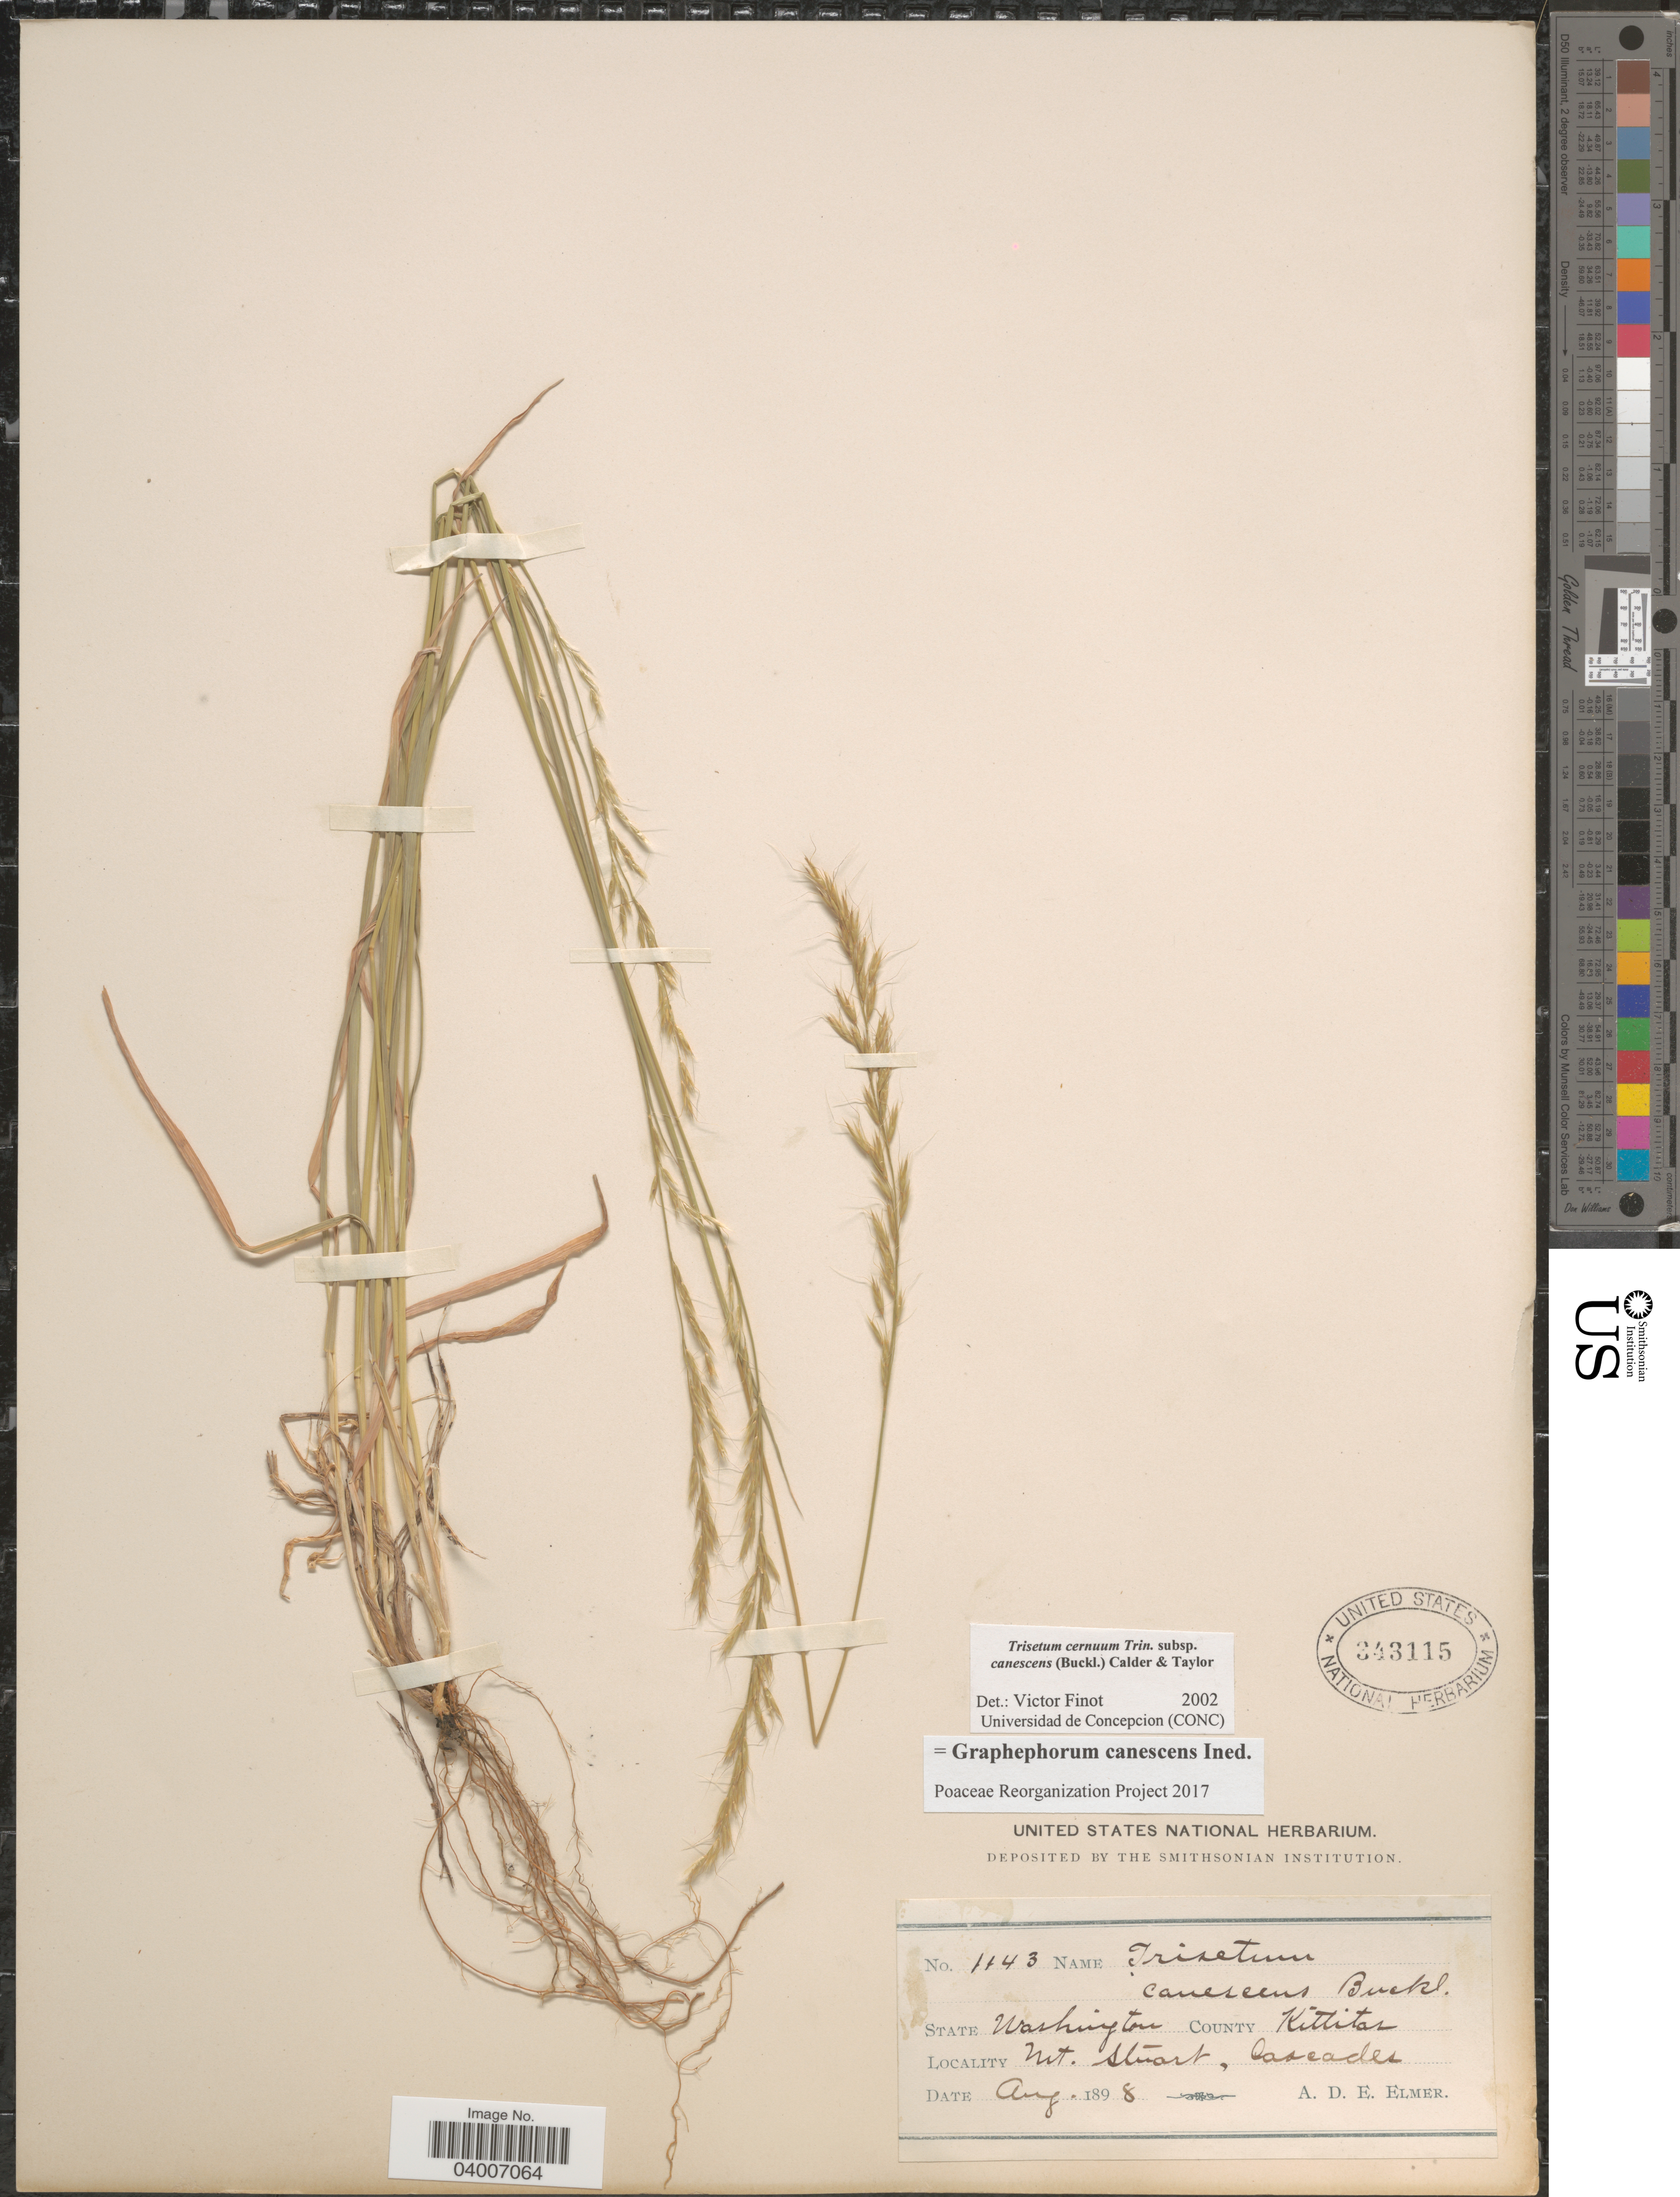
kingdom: Plantae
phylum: Tracheophyta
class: Liliopsida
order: Poales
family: Poaceae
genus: Graphephorum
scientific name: Graphephorum canescens ined.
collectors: A. D. E. Elmer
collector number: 1143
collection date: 1898-08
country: United States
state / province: Washington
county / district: Kittitas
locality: County Kittitas. Mt. Stuart, Cascades.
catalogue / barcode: US 343115